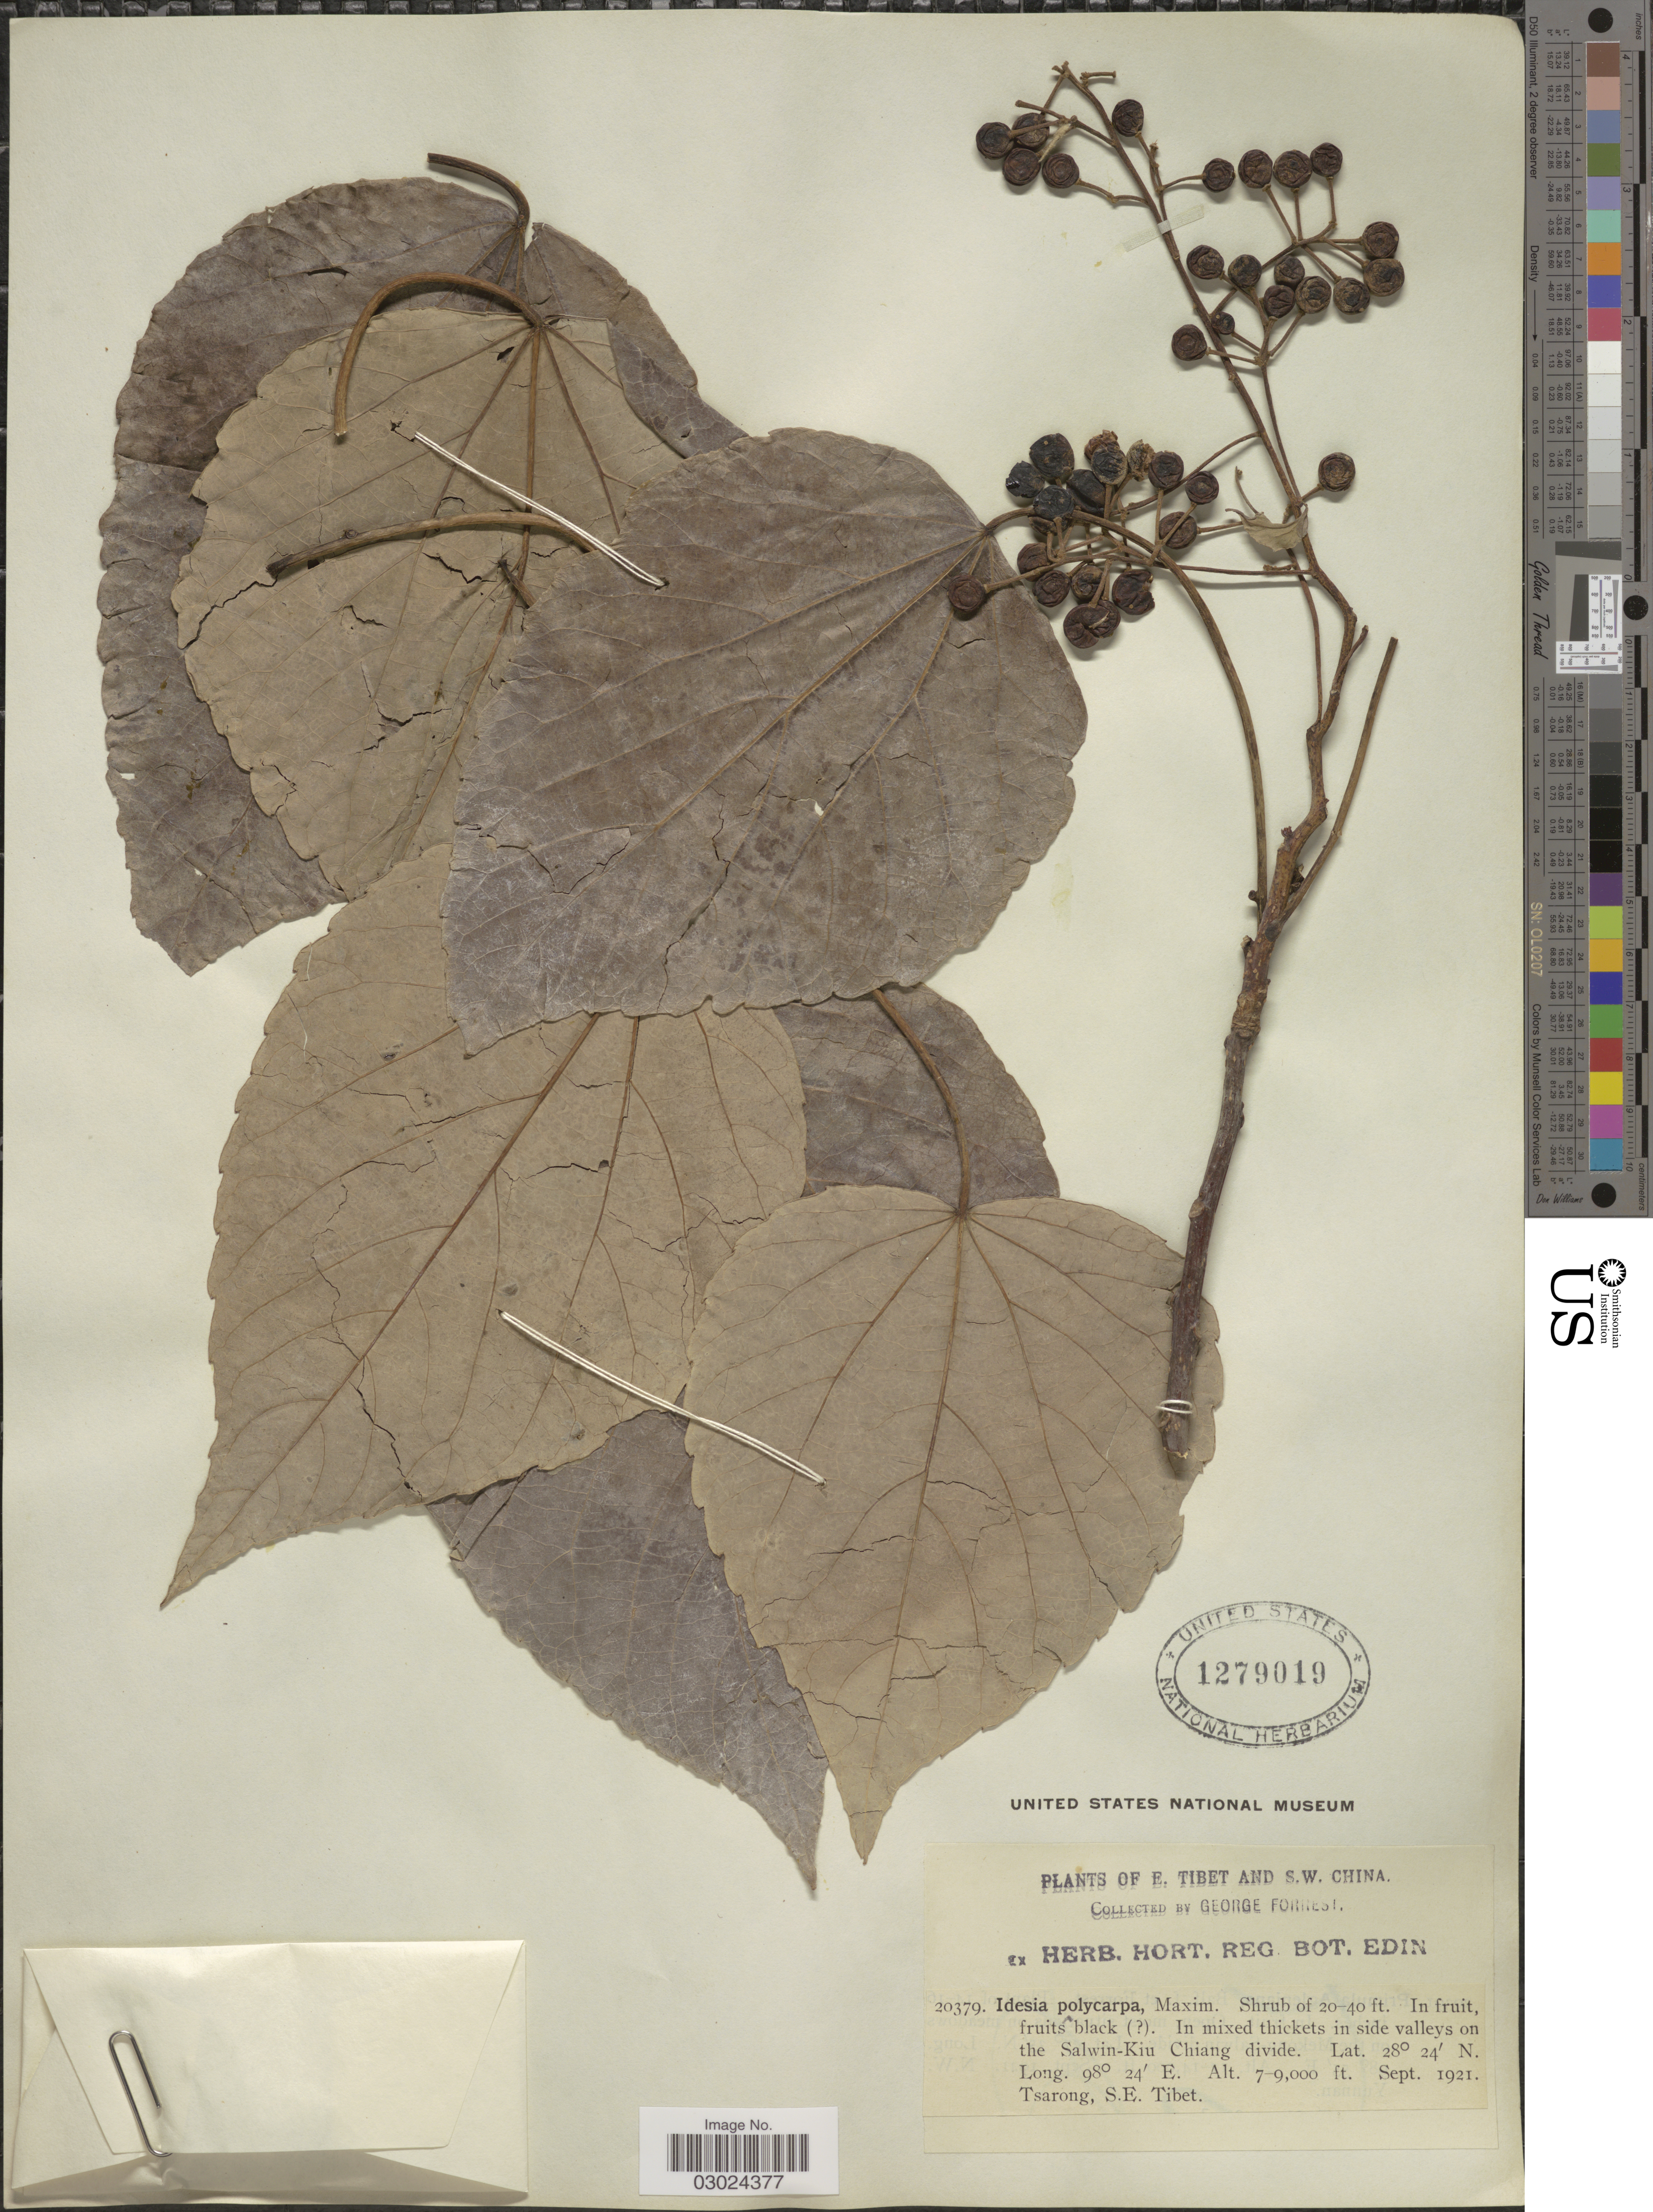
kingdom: Plantae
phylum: Tracheophyta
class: Magnoliopsida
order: Malpighiales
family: Salicaceae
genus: Idesia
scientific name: Idesia polycarpa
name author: Maxim.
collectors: G. Forrest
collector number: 20379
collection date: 1921-09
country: China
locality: E. Tibet and S.W. China. In mixed thickets in side valleys on the Salwin-Kiu Chiang divide. Tsarong, S.E. Tibet.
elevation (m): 2134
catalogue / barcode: US 1279019